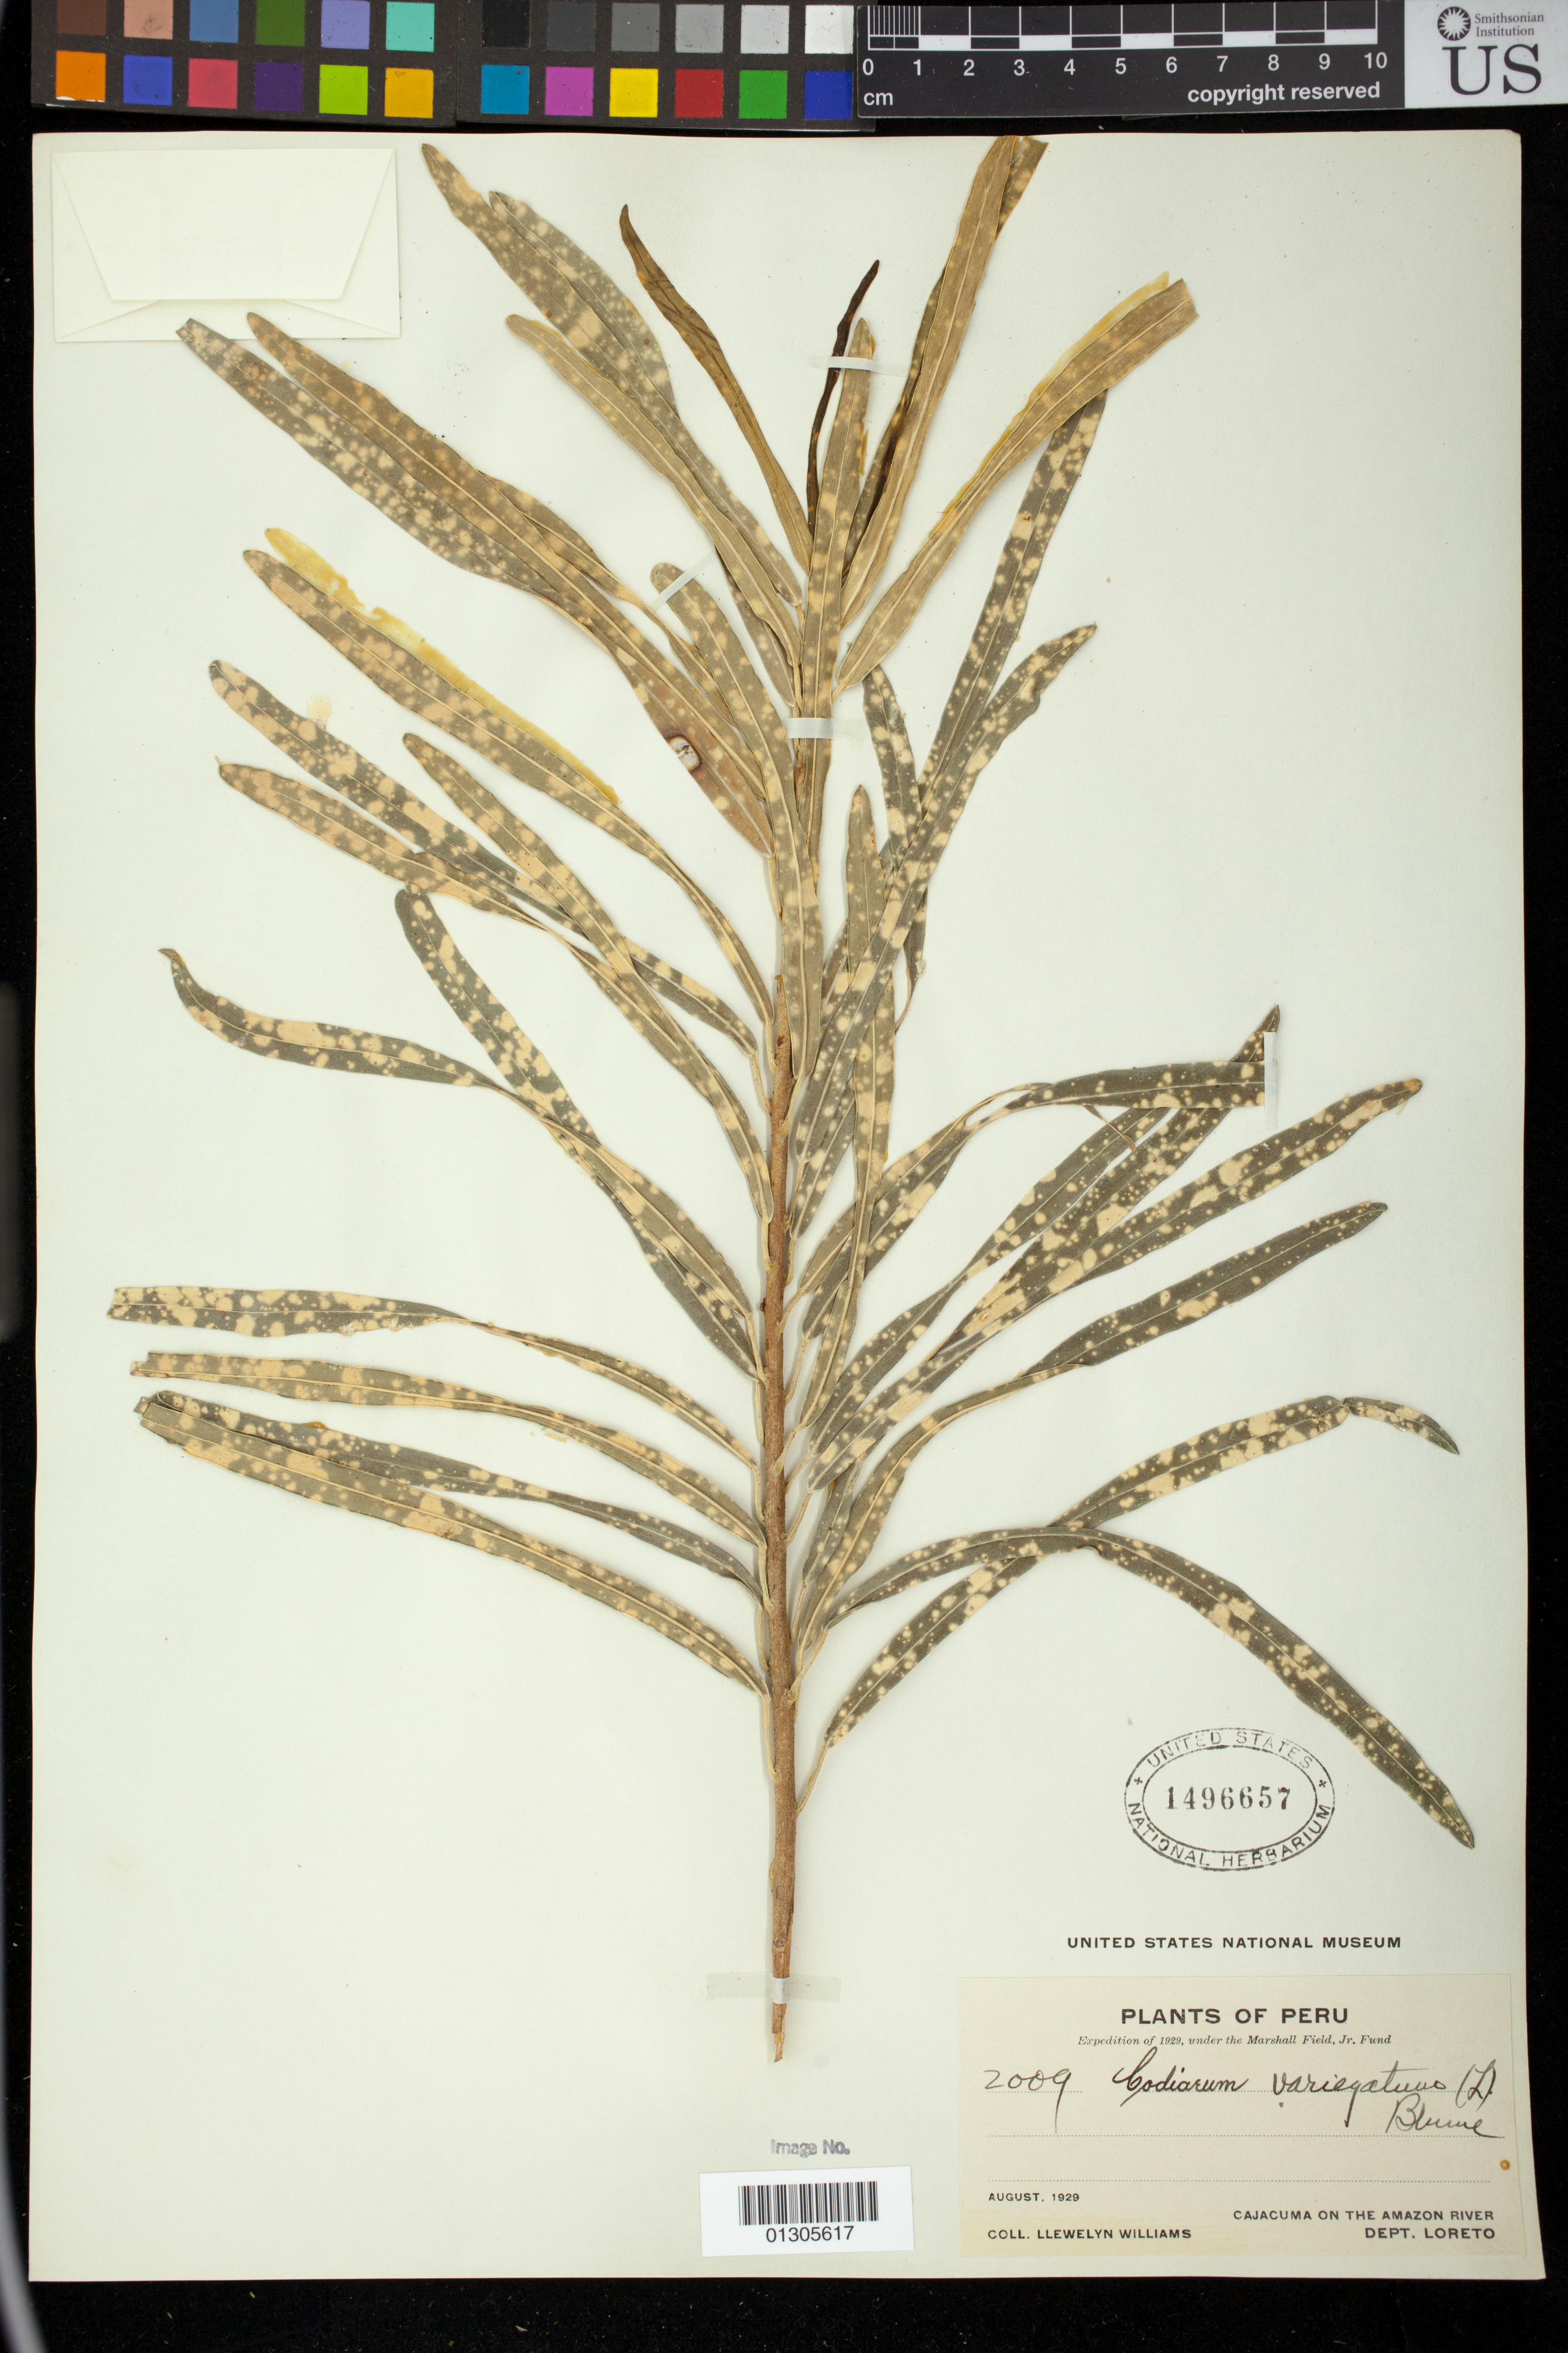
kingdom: Plantae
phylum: Tracheophyta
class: Magnoliopsida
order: Malpighiales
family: Euphorbiaceae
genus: Codiaeum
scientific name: Codiaeum variegatum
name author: (L.) Rumph. ex A. Juss.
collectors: Ll. Williams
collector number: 2009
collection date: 1929-08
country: Peru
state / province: Loreto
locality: Cajacuma on the Amazon River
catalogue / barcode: US 1496657